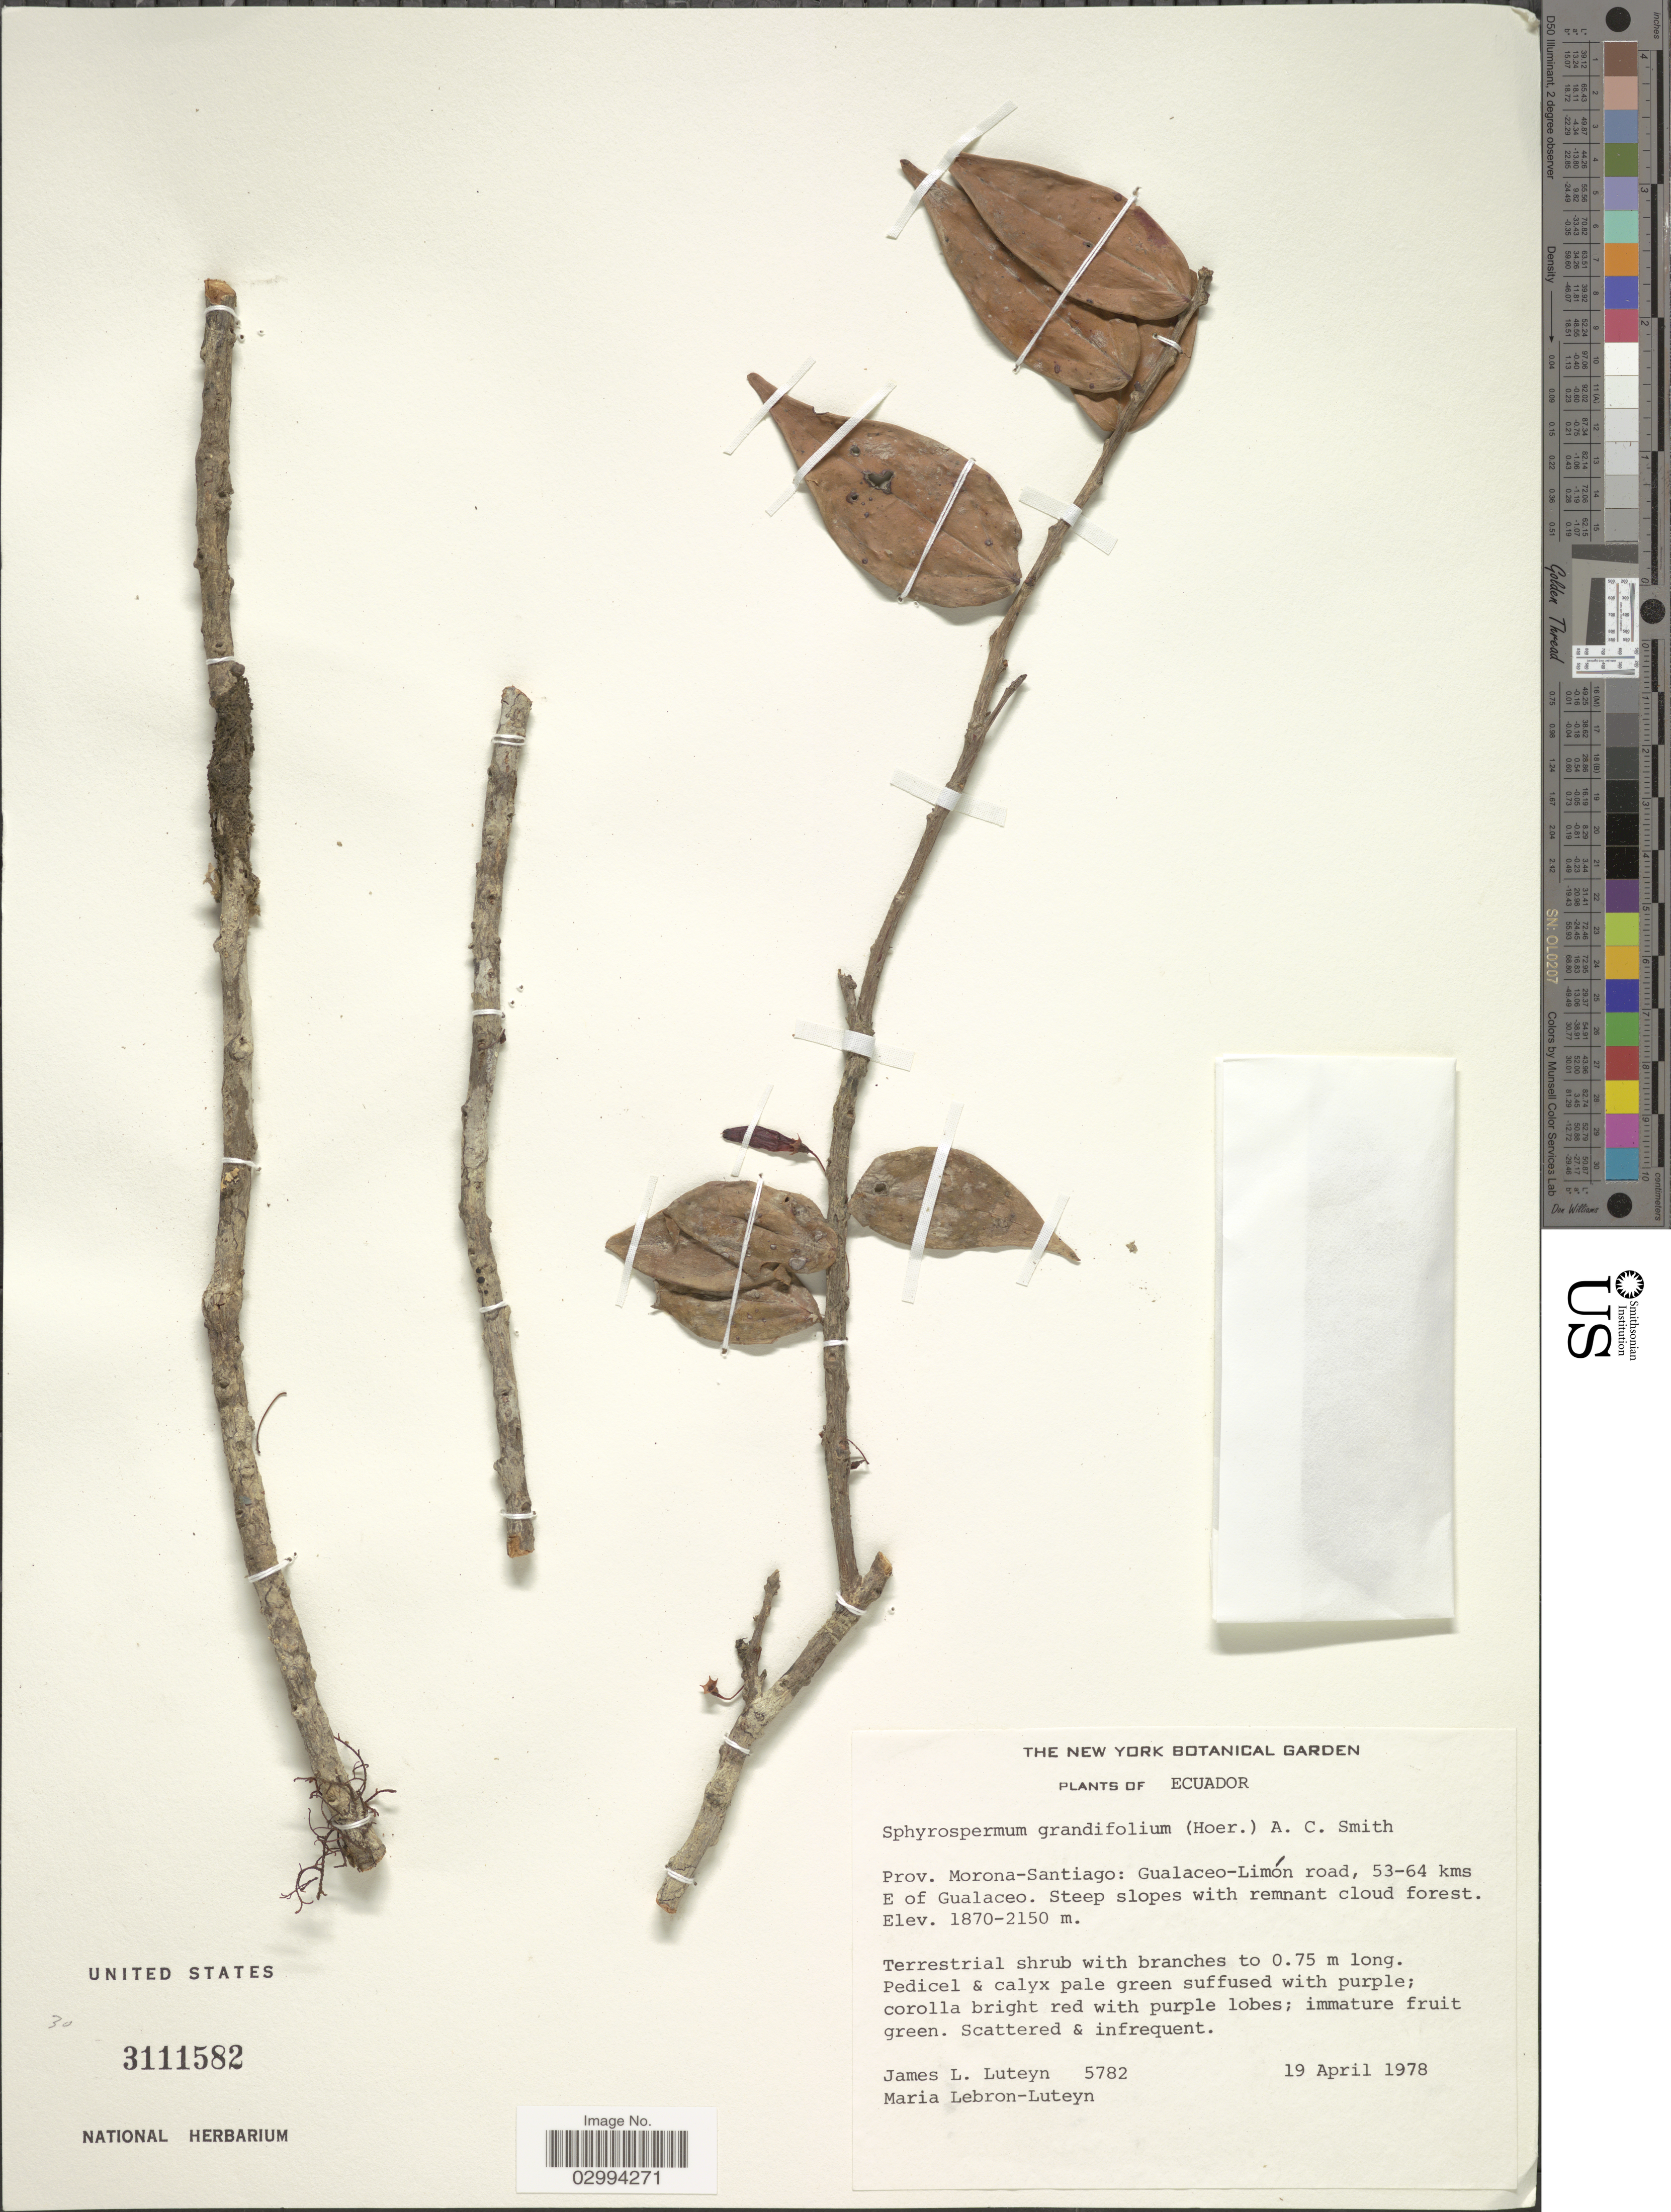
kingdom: Plantae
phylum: Tracheophyta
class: Magnoliopsida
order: Ericales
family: Ericaceae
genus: Sphyrospermum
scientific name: Sphyrospermum grandifolium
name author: (Hoerold) A.C. Sm.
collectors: J. Luteyn & M. L. Lebrón-Luteyn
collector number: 5782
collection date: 1978-04-19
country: Ecuador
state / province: Morona-Santiago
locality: Gualaceo-Limón road, 53-64 kms E of Gualaceo.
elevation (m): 1870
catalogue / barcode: US 3111582